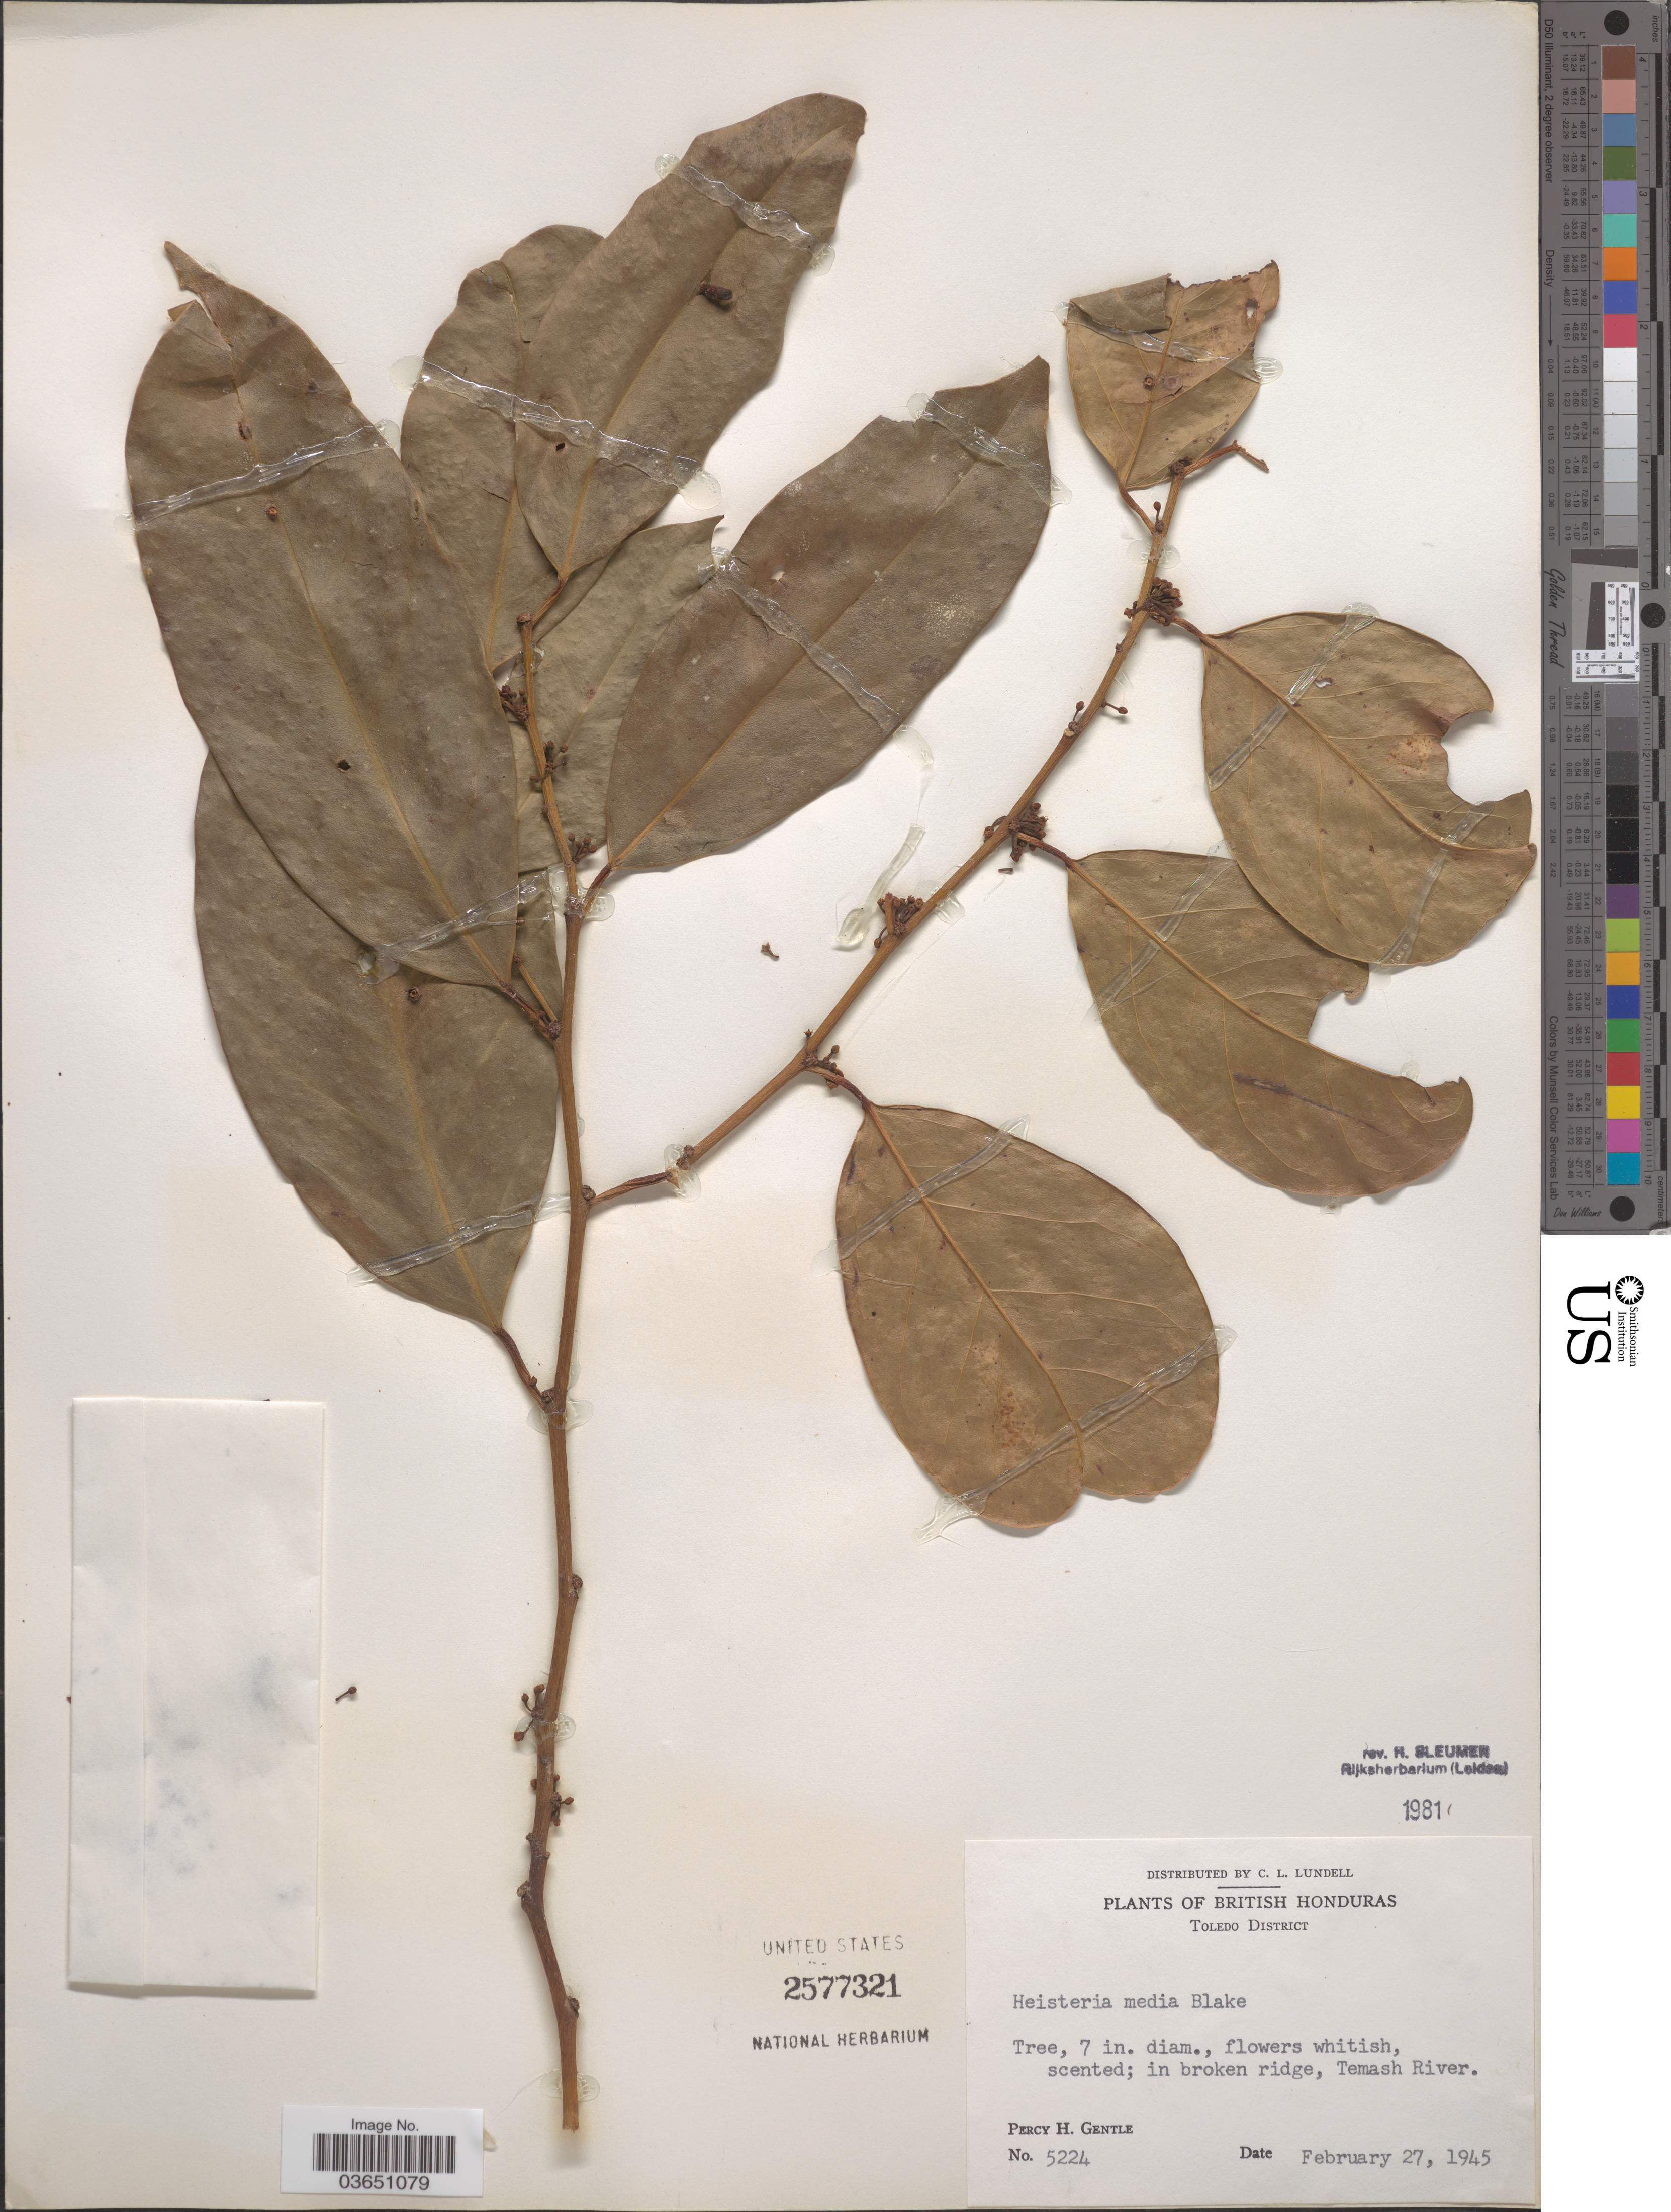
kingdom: Plantae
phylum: Tracheophyta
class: Magnoliopsida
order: Santalales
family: Erythropalaceae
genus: Heisteria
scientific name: Heisteria media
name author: S.F. Blake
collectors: P. H. Gentle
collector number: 5224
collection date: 1945-02-27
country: Belize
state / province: Toledo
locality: British Honduras. Toledo District; in broken ridge, Temash River.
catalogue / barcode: US 2577321